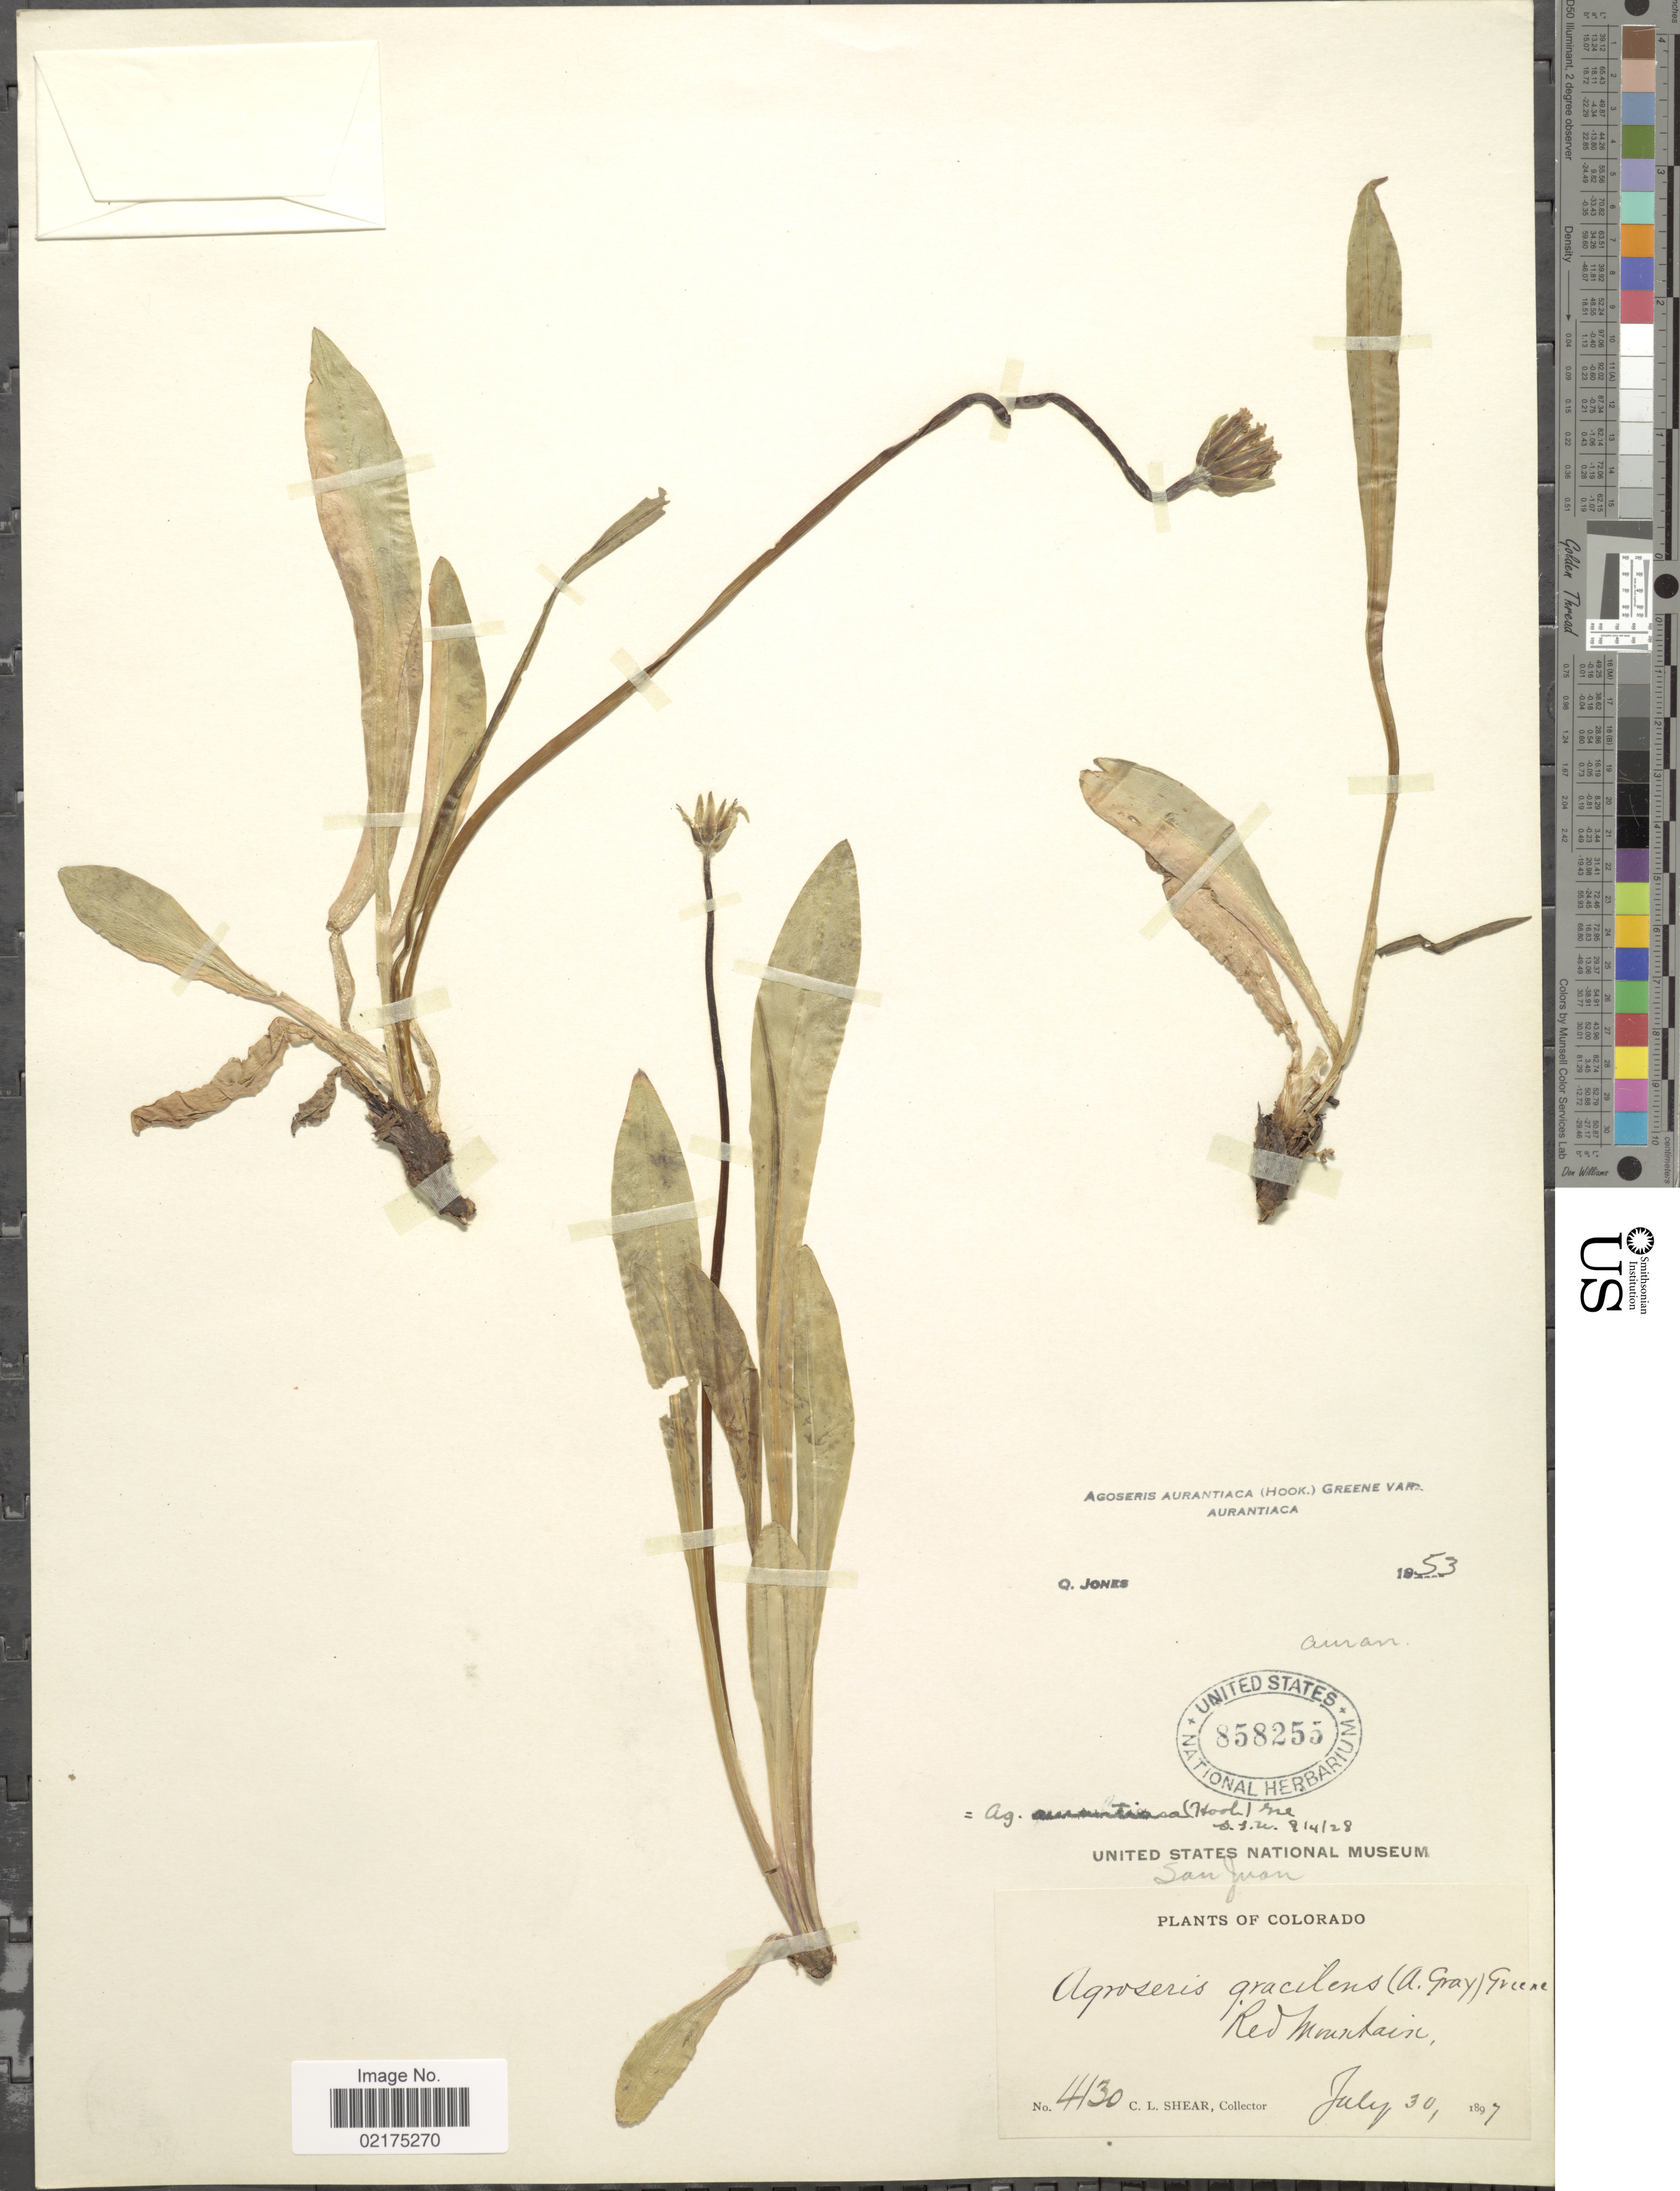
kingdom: Plantae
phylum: Tracheophyta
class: Magnoliopsida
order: Asterales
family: Asteraceae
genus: Agoseris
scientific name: Agoseris aurantiaca var. aurantiaca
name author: (Hook.) Greene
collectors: C. L. Shear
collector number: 4430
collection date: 1897-07-30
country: United States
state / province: Colorado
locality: Red Mountain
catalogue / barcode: US 858255